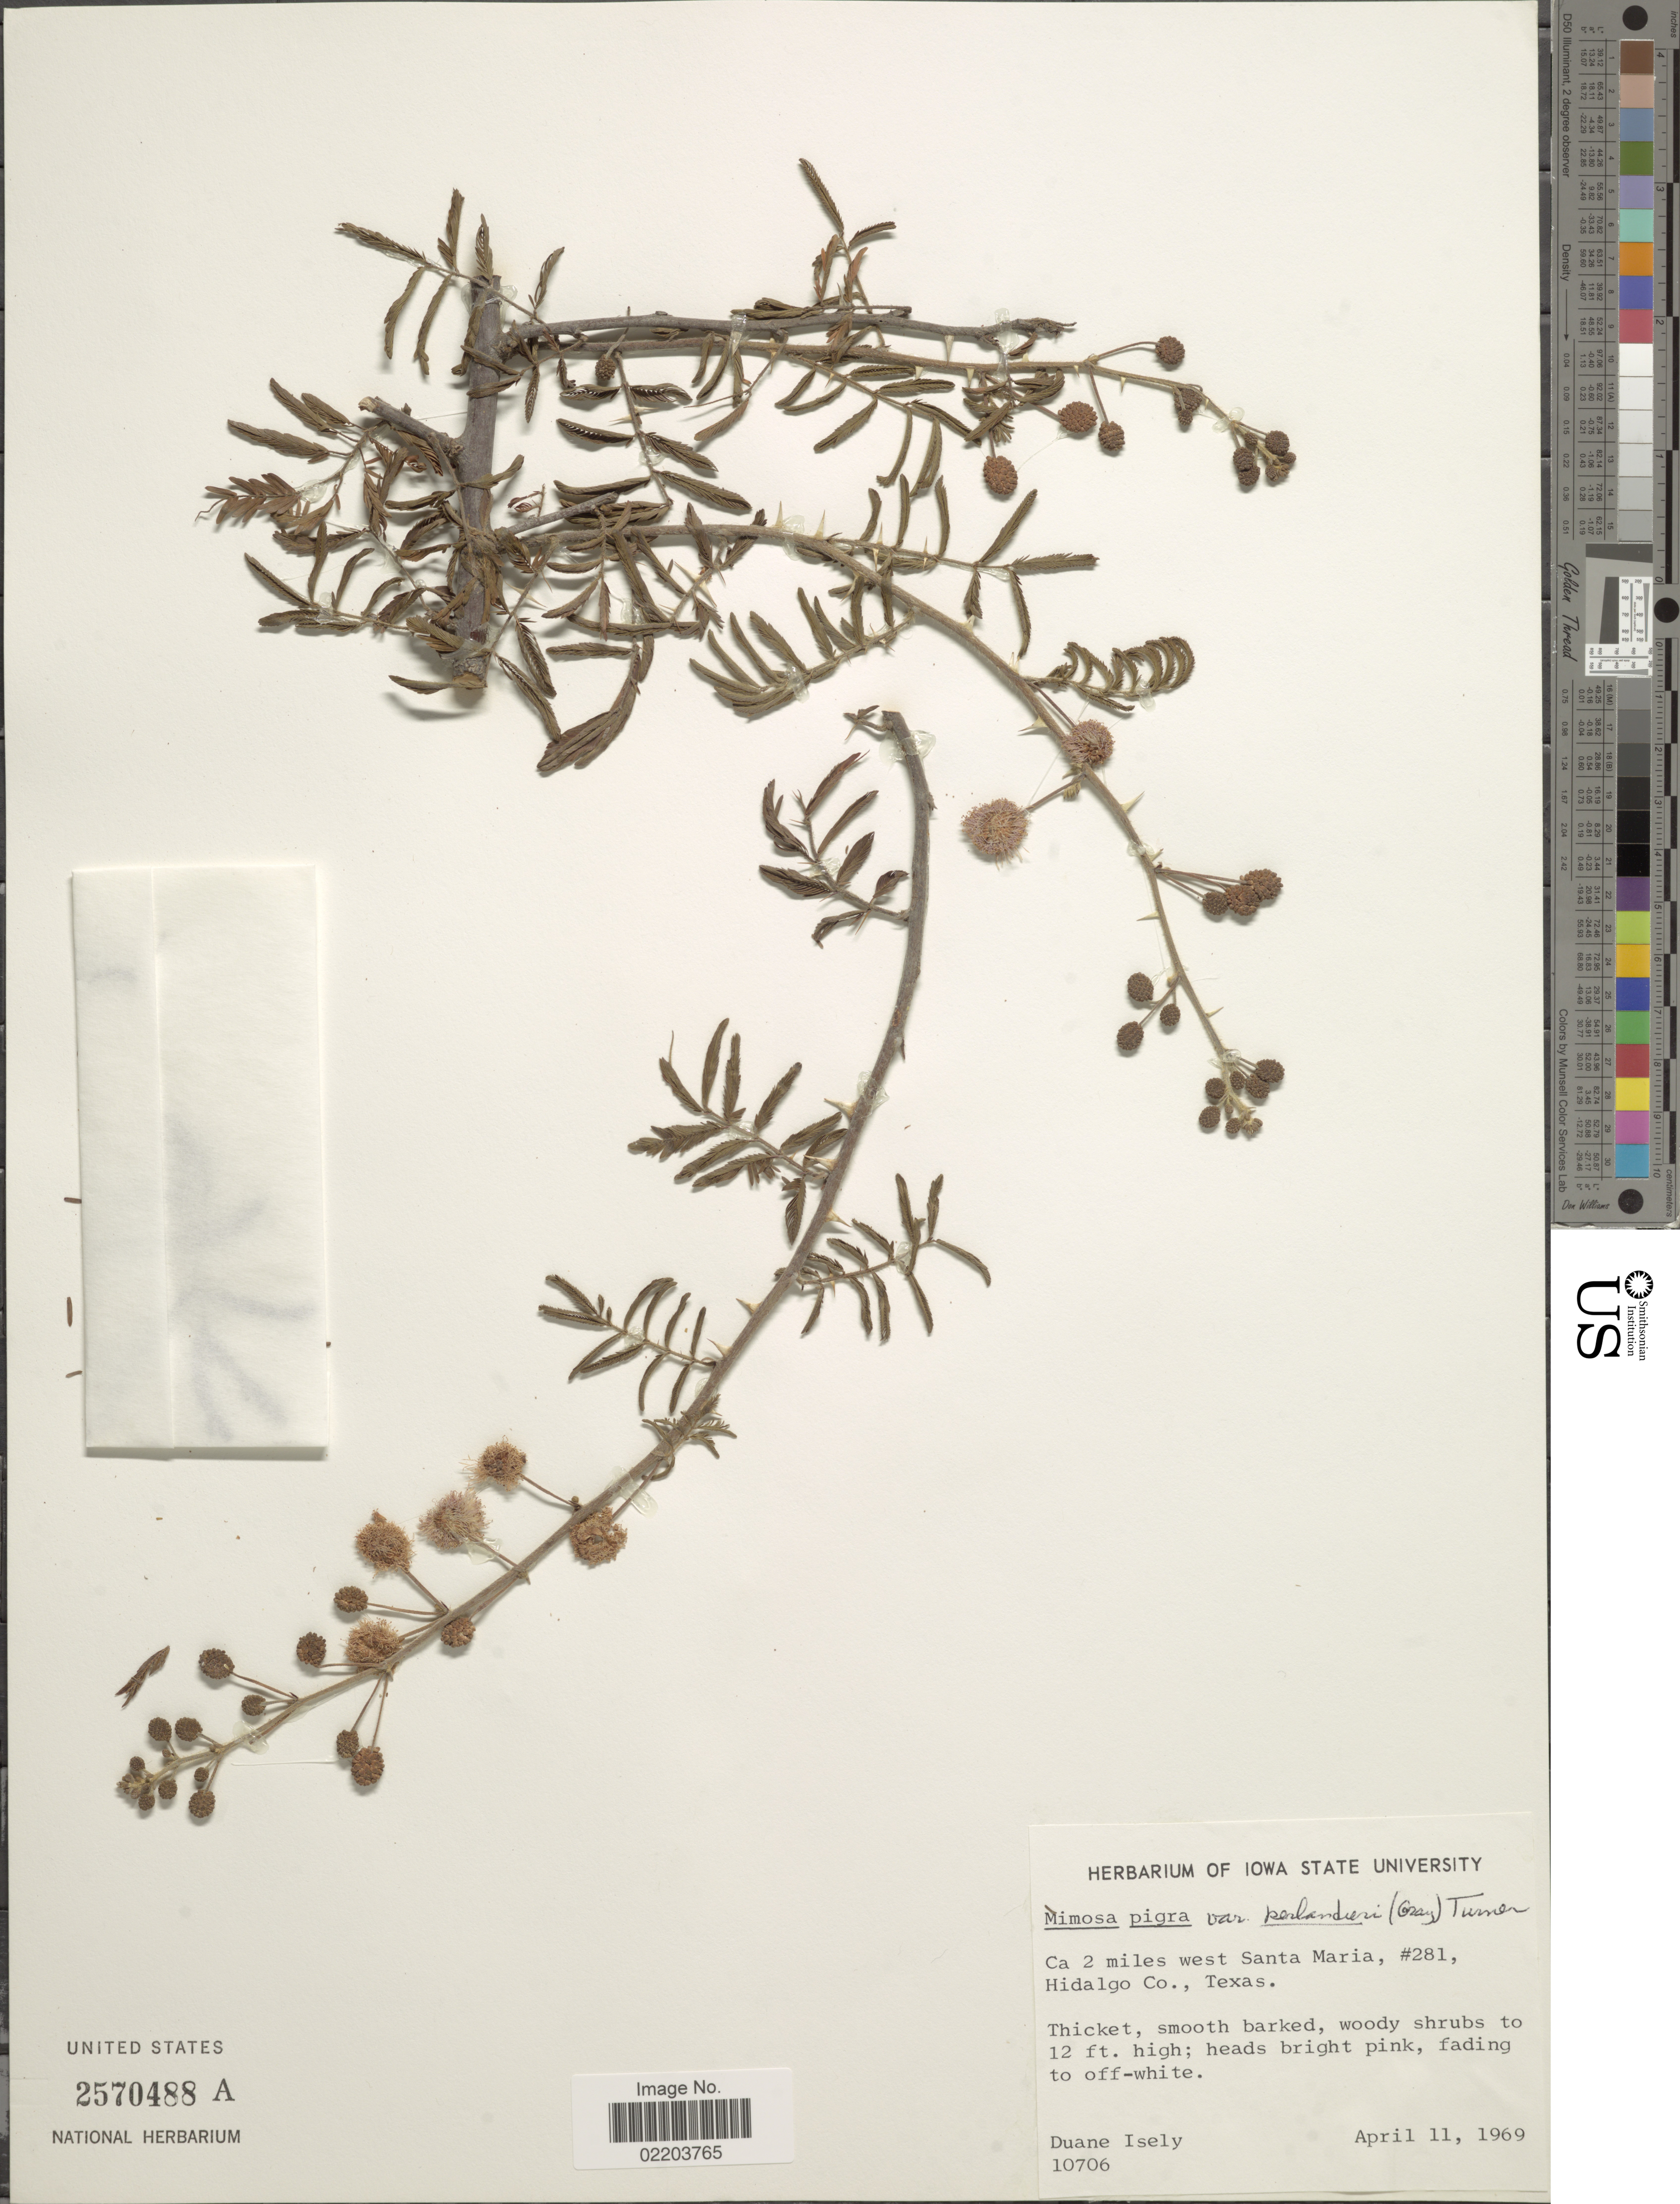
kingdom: Plantae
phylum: Tracheophyta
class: Magnoliopsida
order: Fabales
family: Fabaceae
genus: Mimosa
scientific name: Mimosa pigra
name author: L.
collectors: D. Isely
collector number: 10706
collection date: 1969-04-11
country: United States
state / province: Texas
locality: Ca 2 miles west Santa Maria, #281, Hidalgo Co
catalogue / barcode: US 2570488A